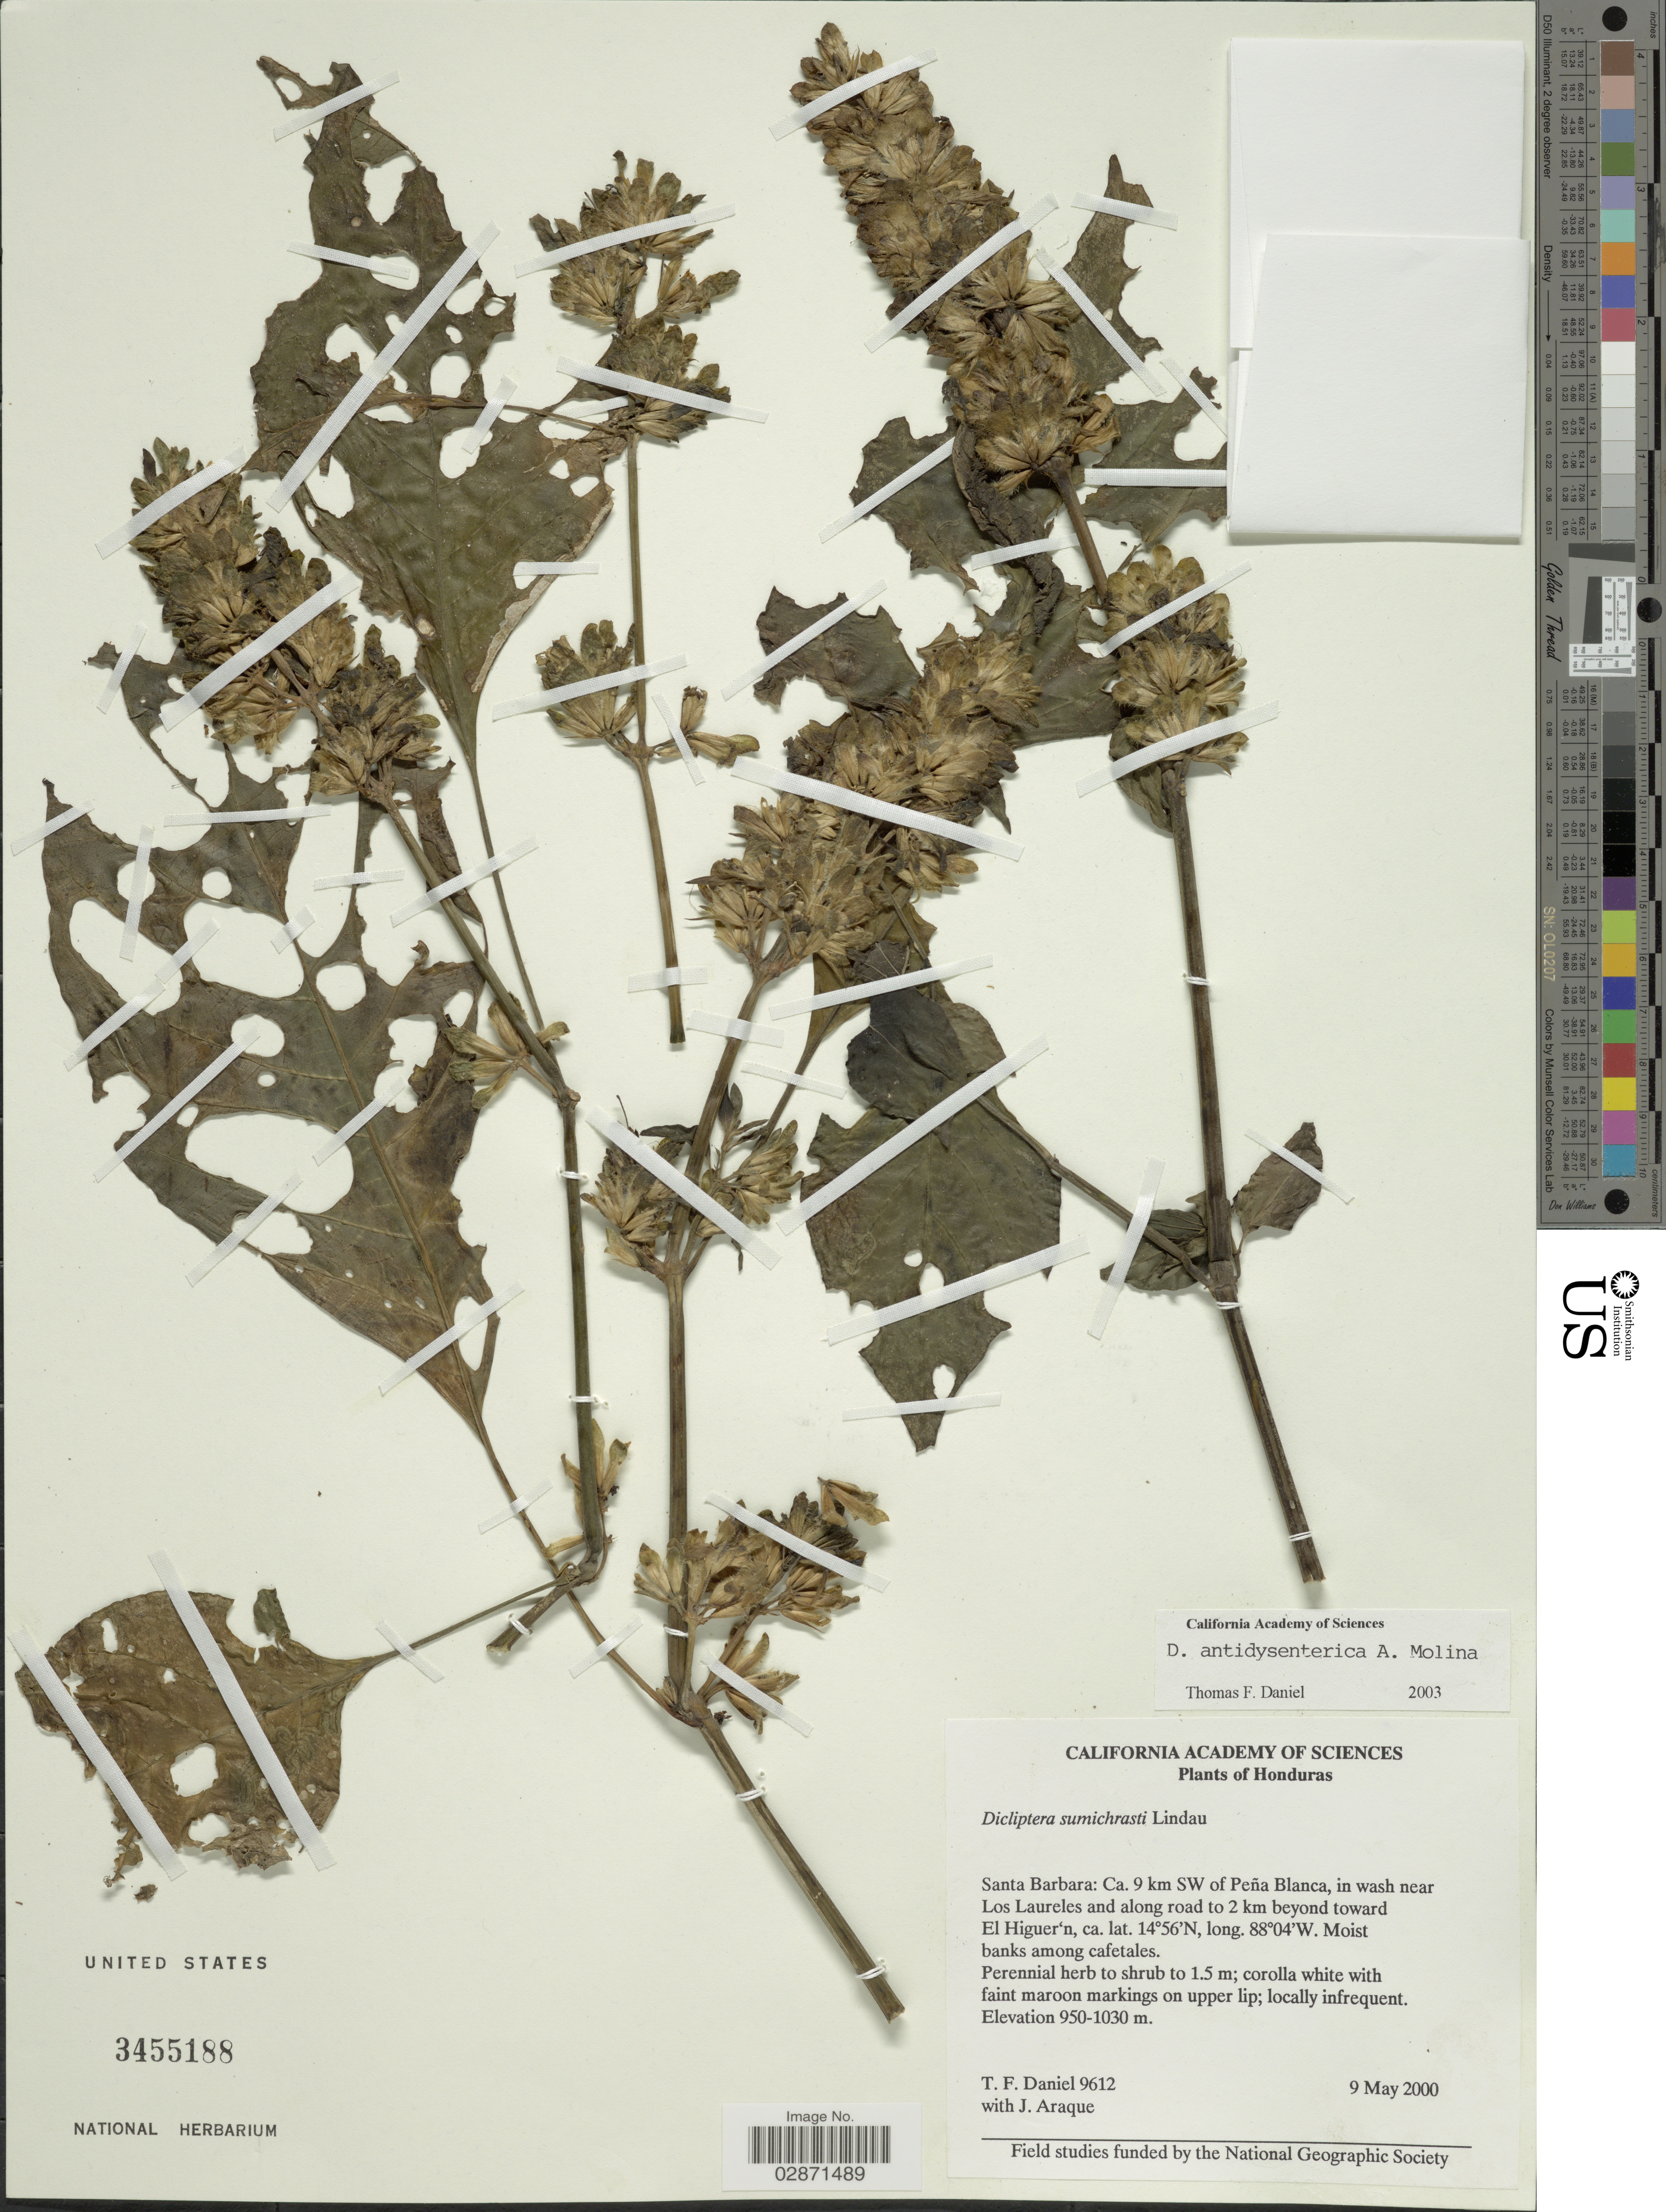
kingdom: Plantae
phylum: Tracheophyta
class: Magnoliopsida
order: Lamiales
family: Acanthaceae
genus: Dicliptera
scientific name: Dicliptera antidysenterica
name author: Ant. Molina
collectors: T. F. Daniel & J. Araque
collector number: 9612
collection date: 2000-05-09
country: Honduras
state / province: Santa Bárbara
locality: Ca. 9 km SW of Peña Blanca, in wash near Los Laureles and along road to 2 km beyond toward El Higuer'n.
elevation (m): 950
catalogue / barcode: US 3455188